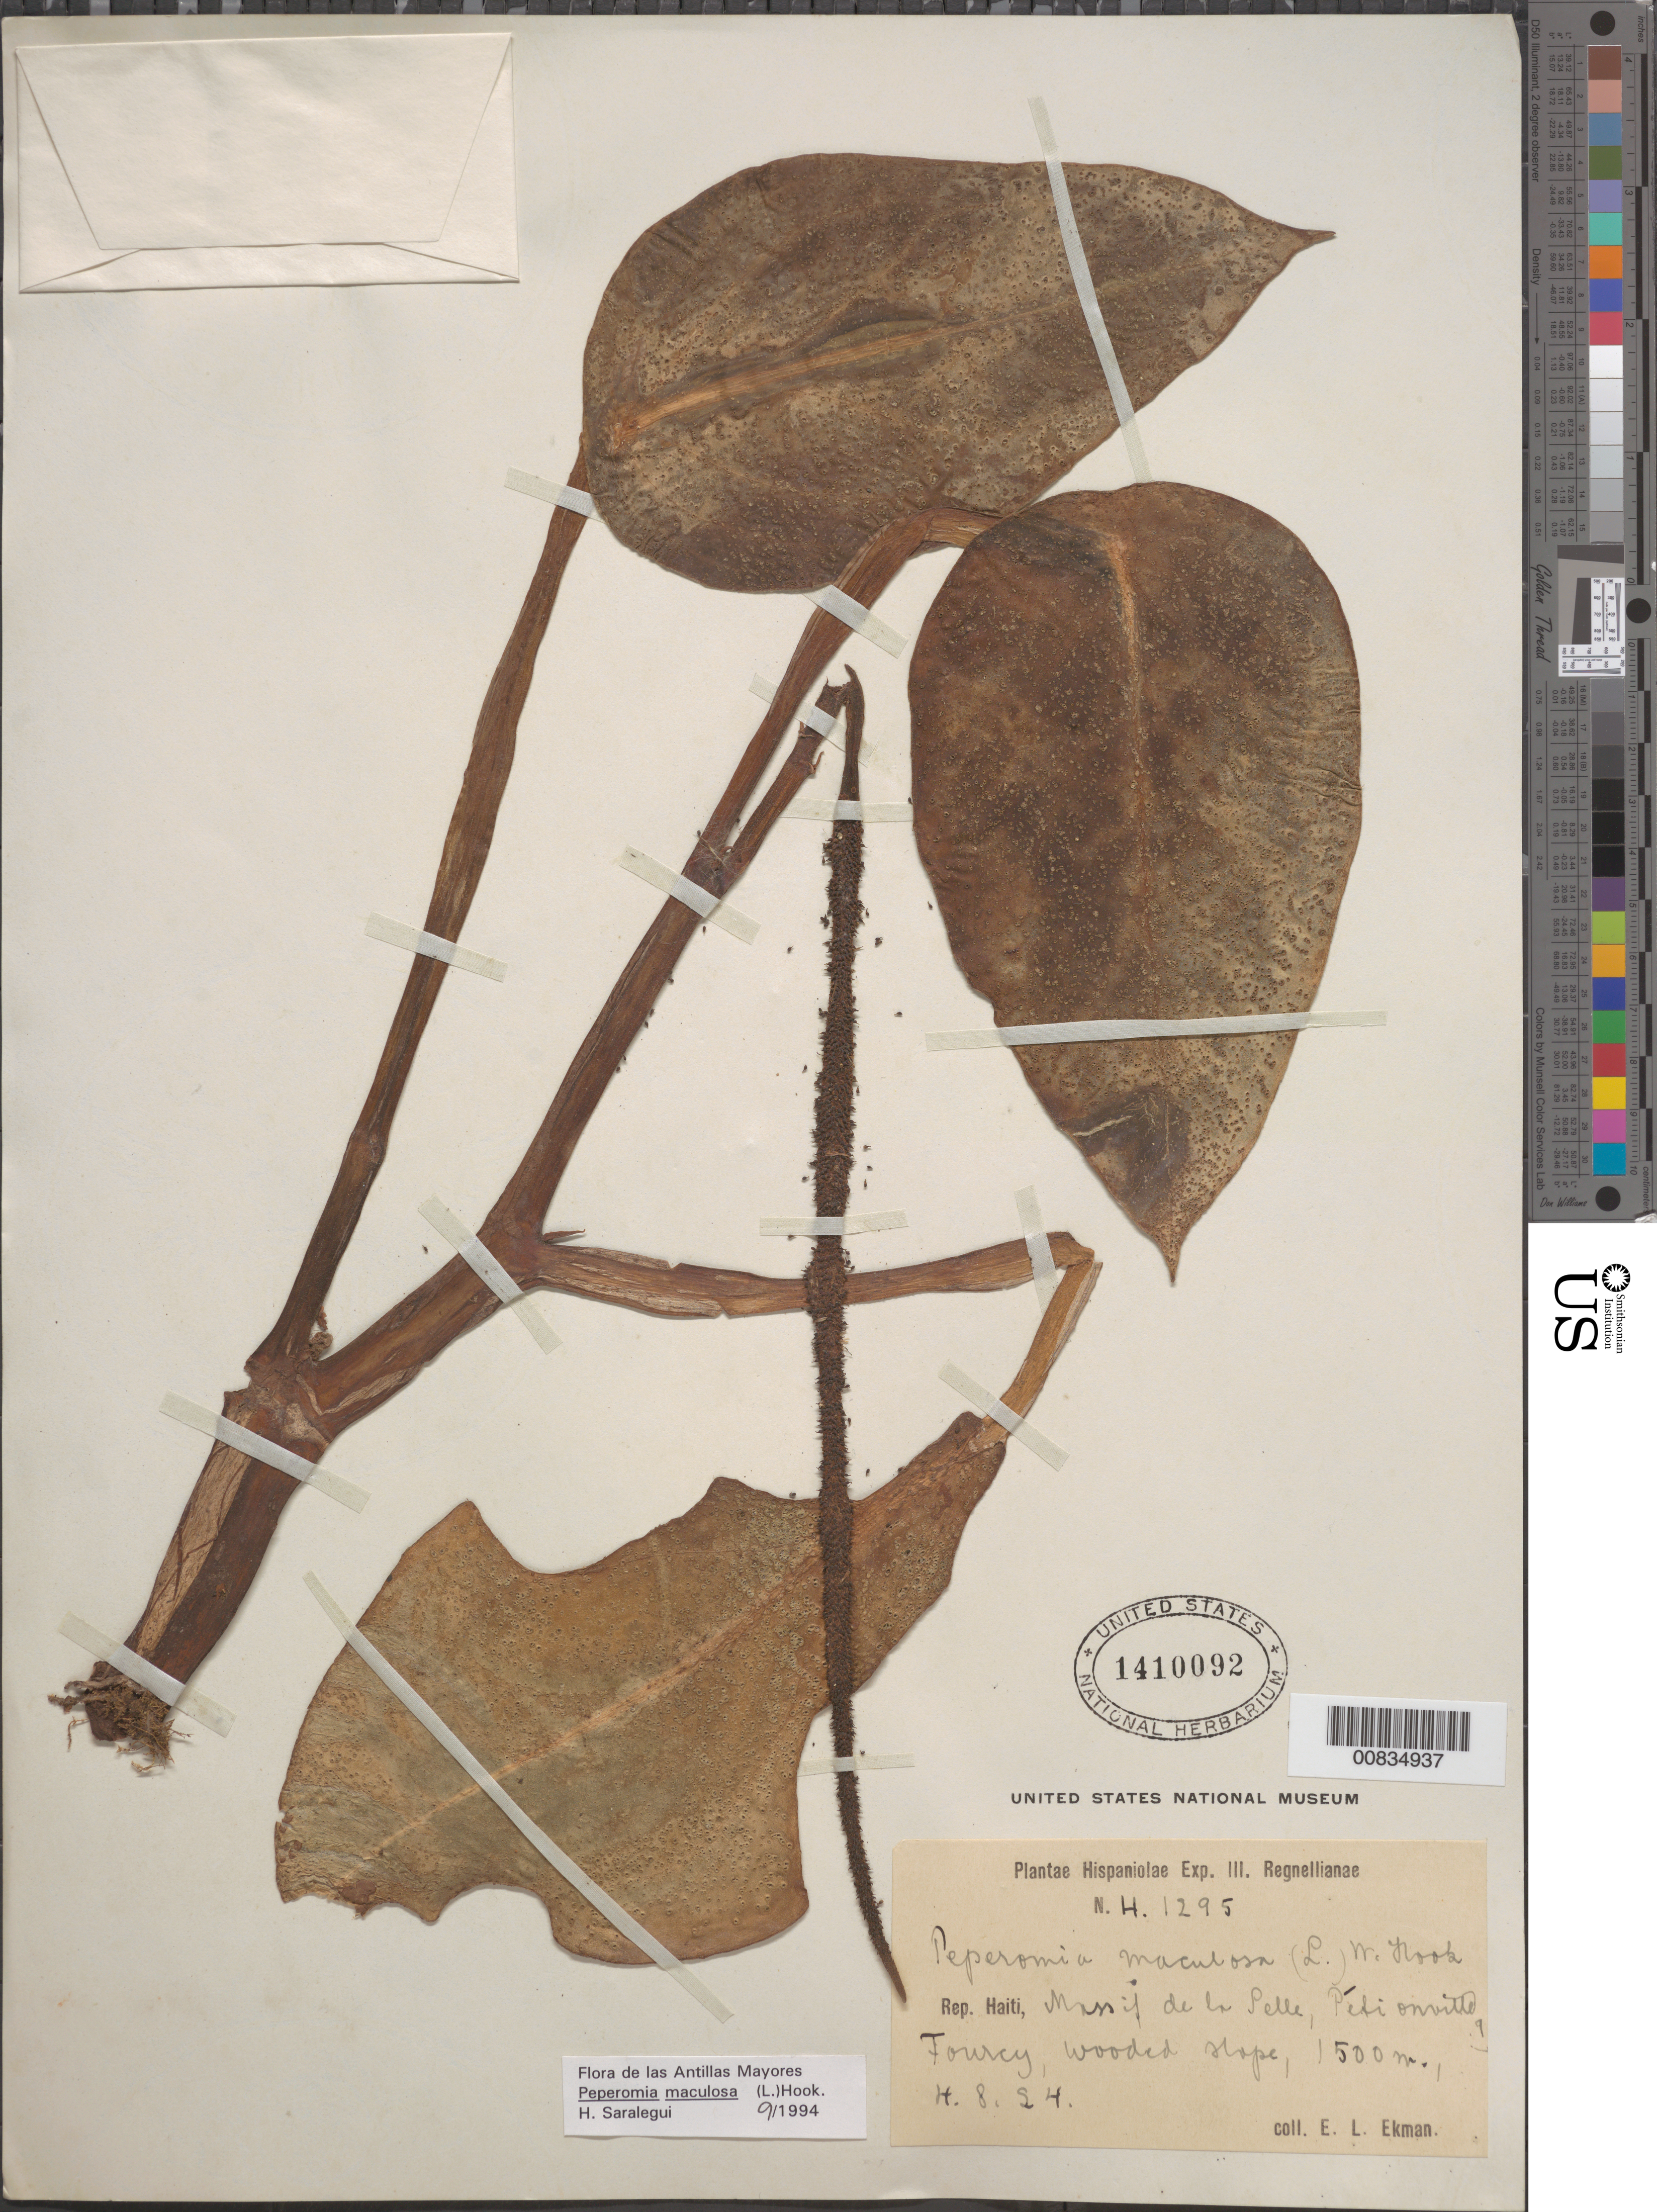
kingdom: Plantae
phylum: Tracheophyta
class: Magnoliopsida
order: Piperales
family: Piperaceae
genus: Peperomia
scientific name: Peperomia maculosa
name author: (L.) Hook.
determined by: Saralegui Boza, H., (HAJB), Jardin Botanico Nacional (Habana)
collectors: E. L. Ekman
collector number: H 1295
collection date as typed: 04 Aug 1924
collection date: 1924-08-04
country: Haiti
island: Hispaniola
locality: Massif de la Selle, Pétionville, Fourcy.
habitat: Wooded slope.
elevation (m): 1500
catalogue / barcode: US 1410092